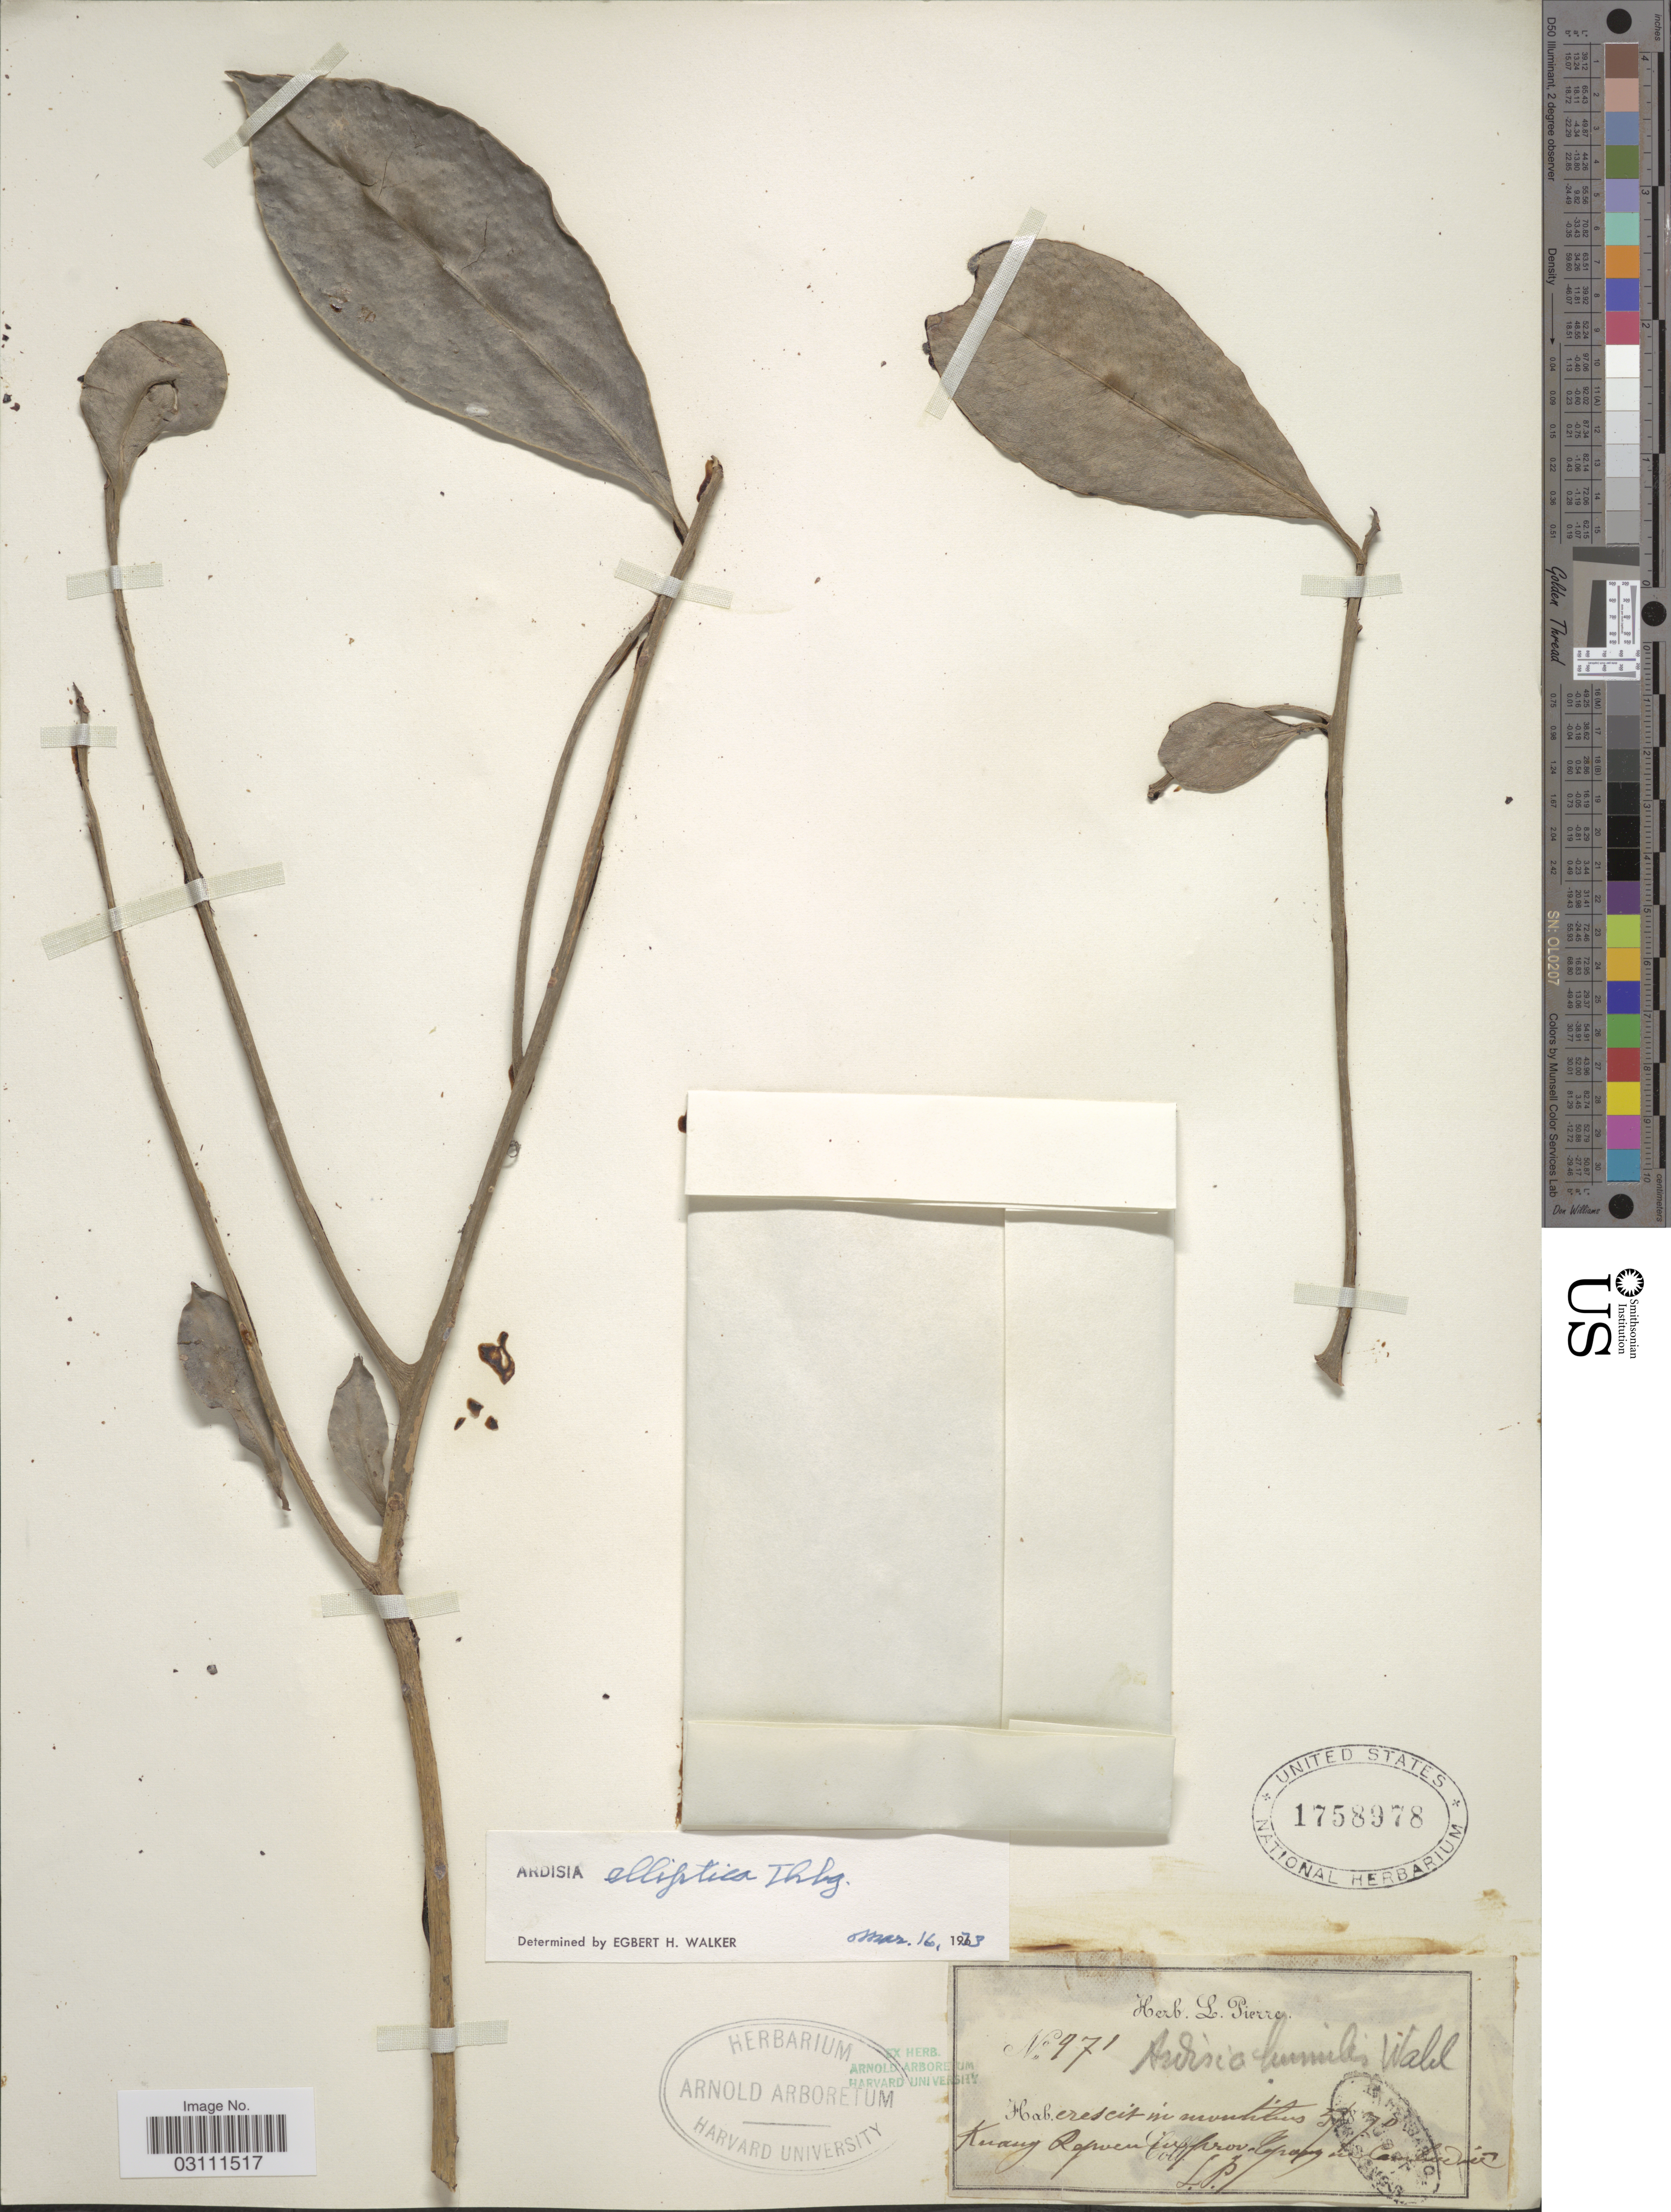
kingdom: Plantae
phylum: Tracheophyta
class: Magnoliopsida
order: Ericales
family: Primulaceae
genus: Ardisia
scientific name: Ardisia elliptica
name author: Thunb.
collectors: L. Pierre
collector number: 971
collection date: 1870-04-05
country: Vietnam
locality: Kuang Repoeu, Prov. Chapa.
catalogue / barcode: US 1758978